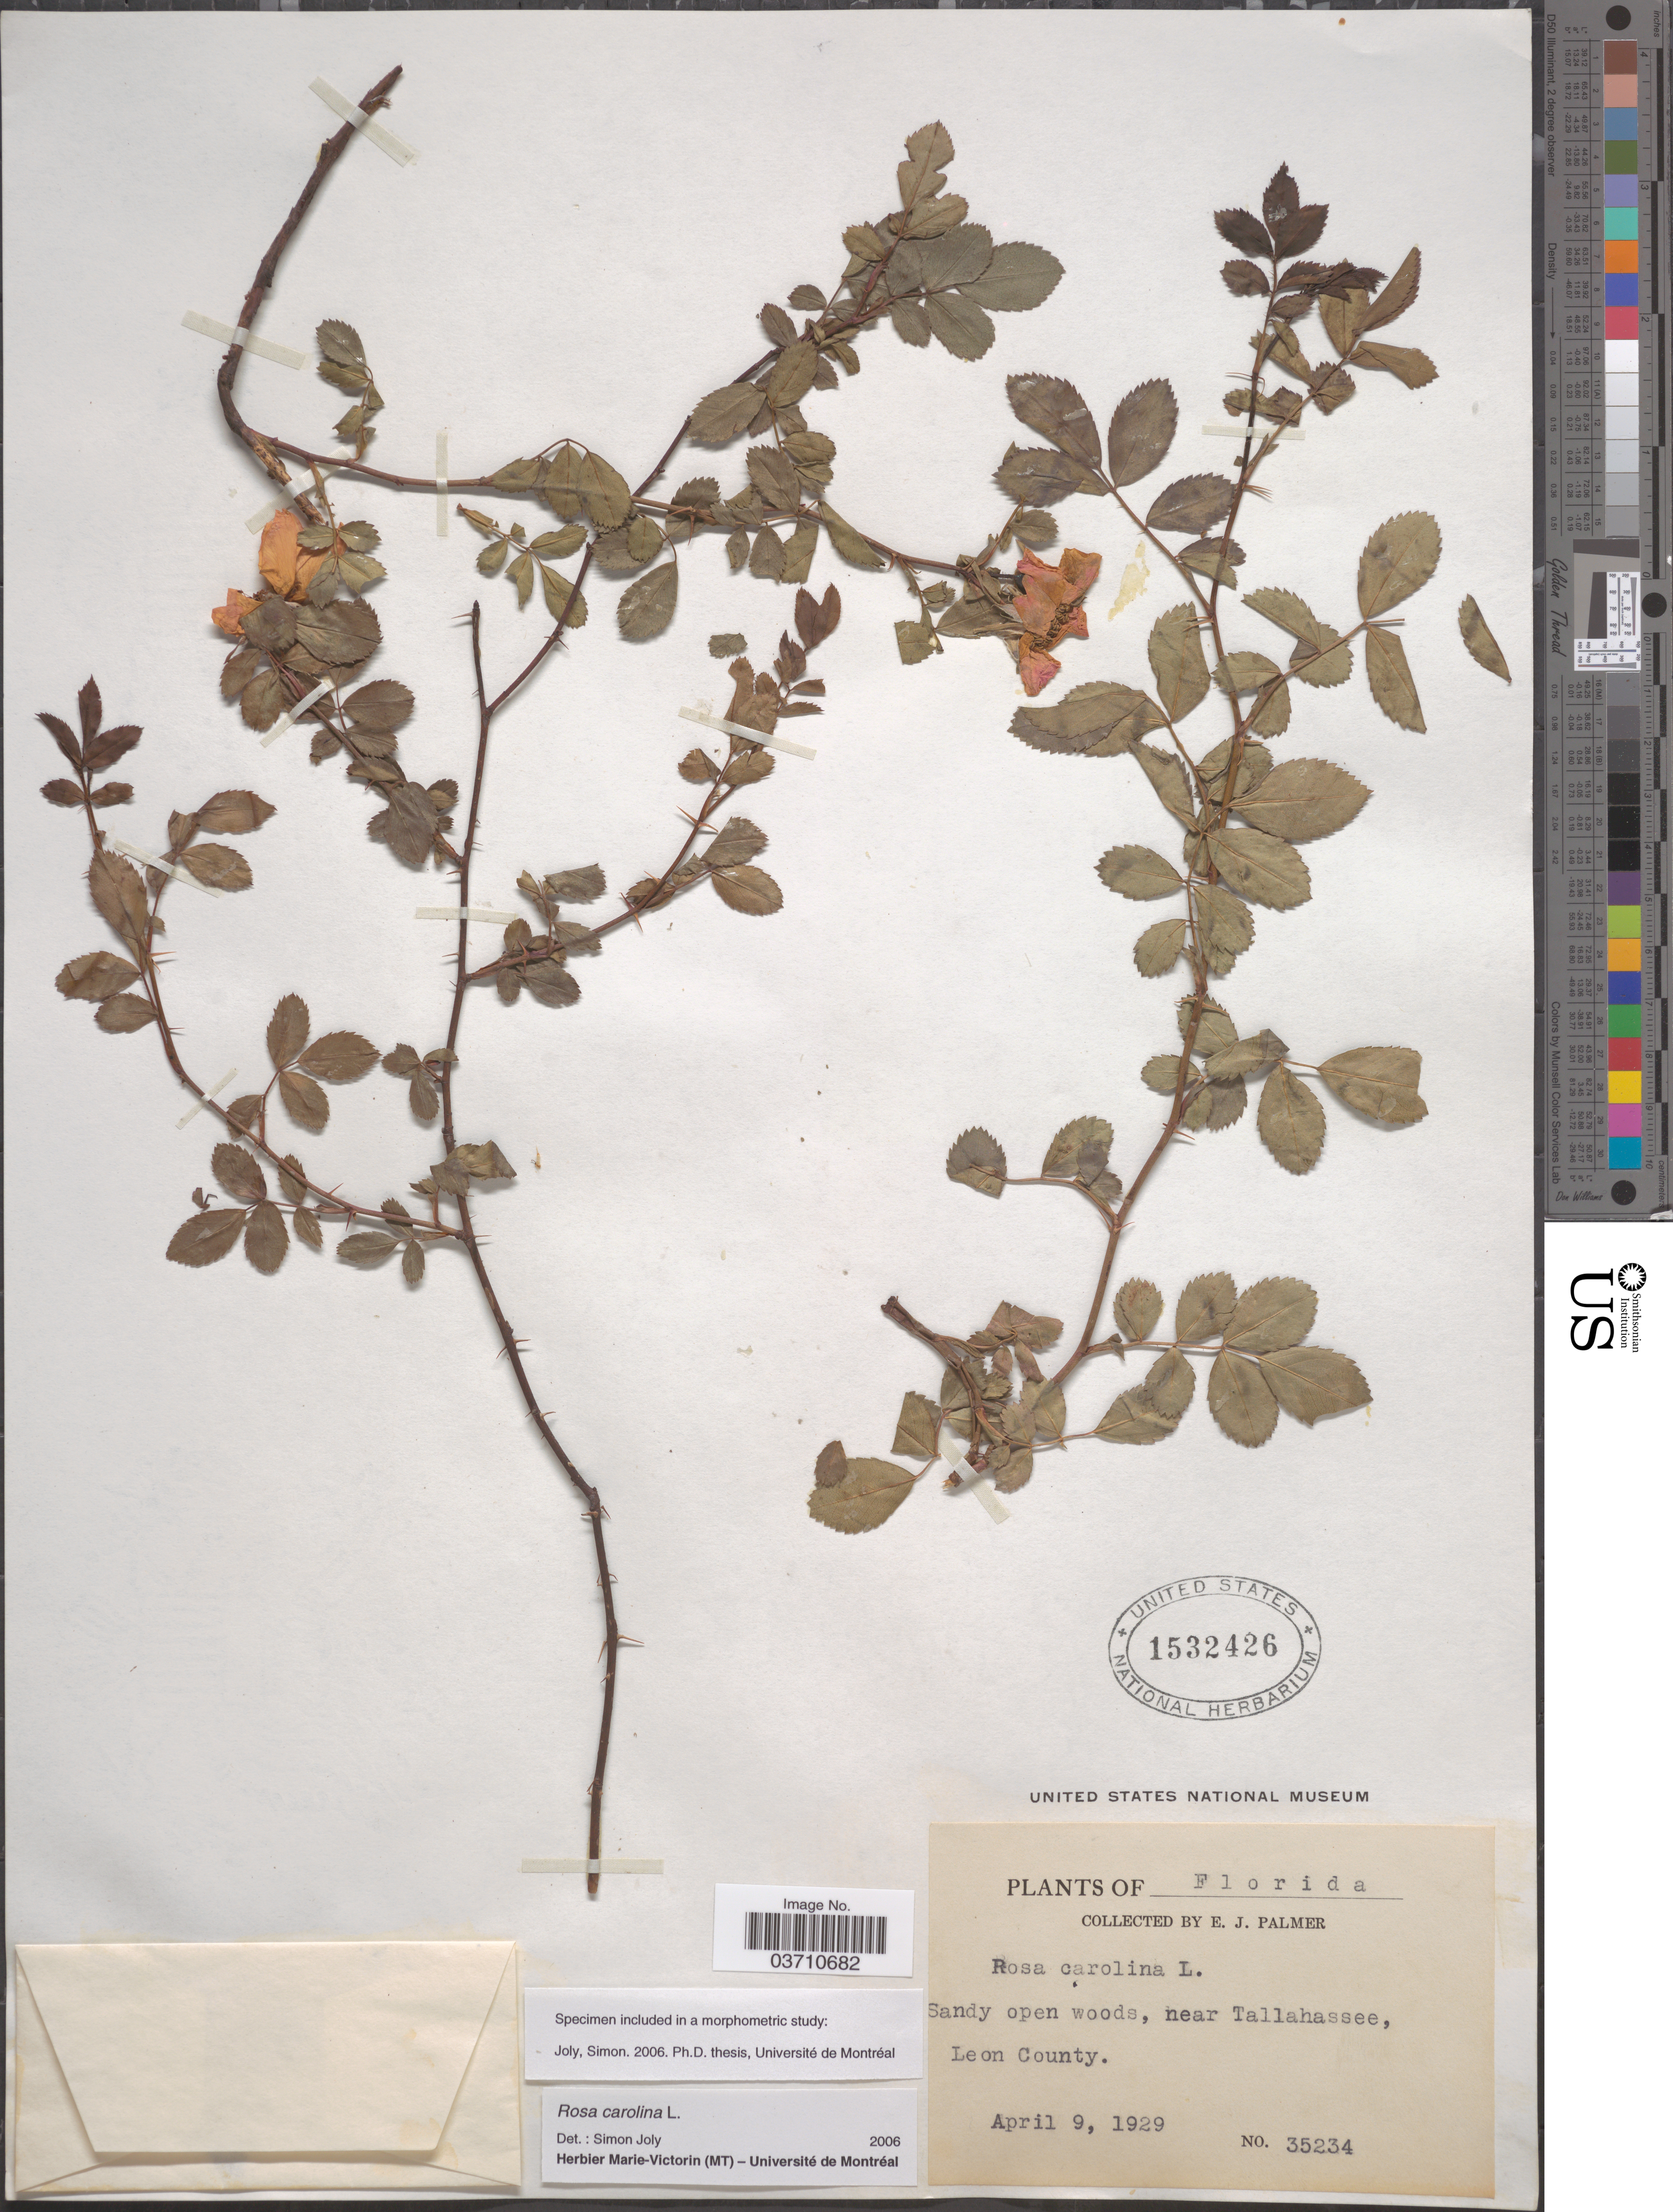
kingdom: Plantae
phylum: Tracheophyta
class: Magnoliopsida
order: Rosales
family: Rosaceae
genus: Rosa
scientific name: Rosa carolina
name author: L.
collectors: E. J. Palmer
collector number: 35234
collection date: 1929-04-09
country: United States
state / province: Florida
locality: Near Tallahassee, Leon County.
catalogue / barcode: US 1532426